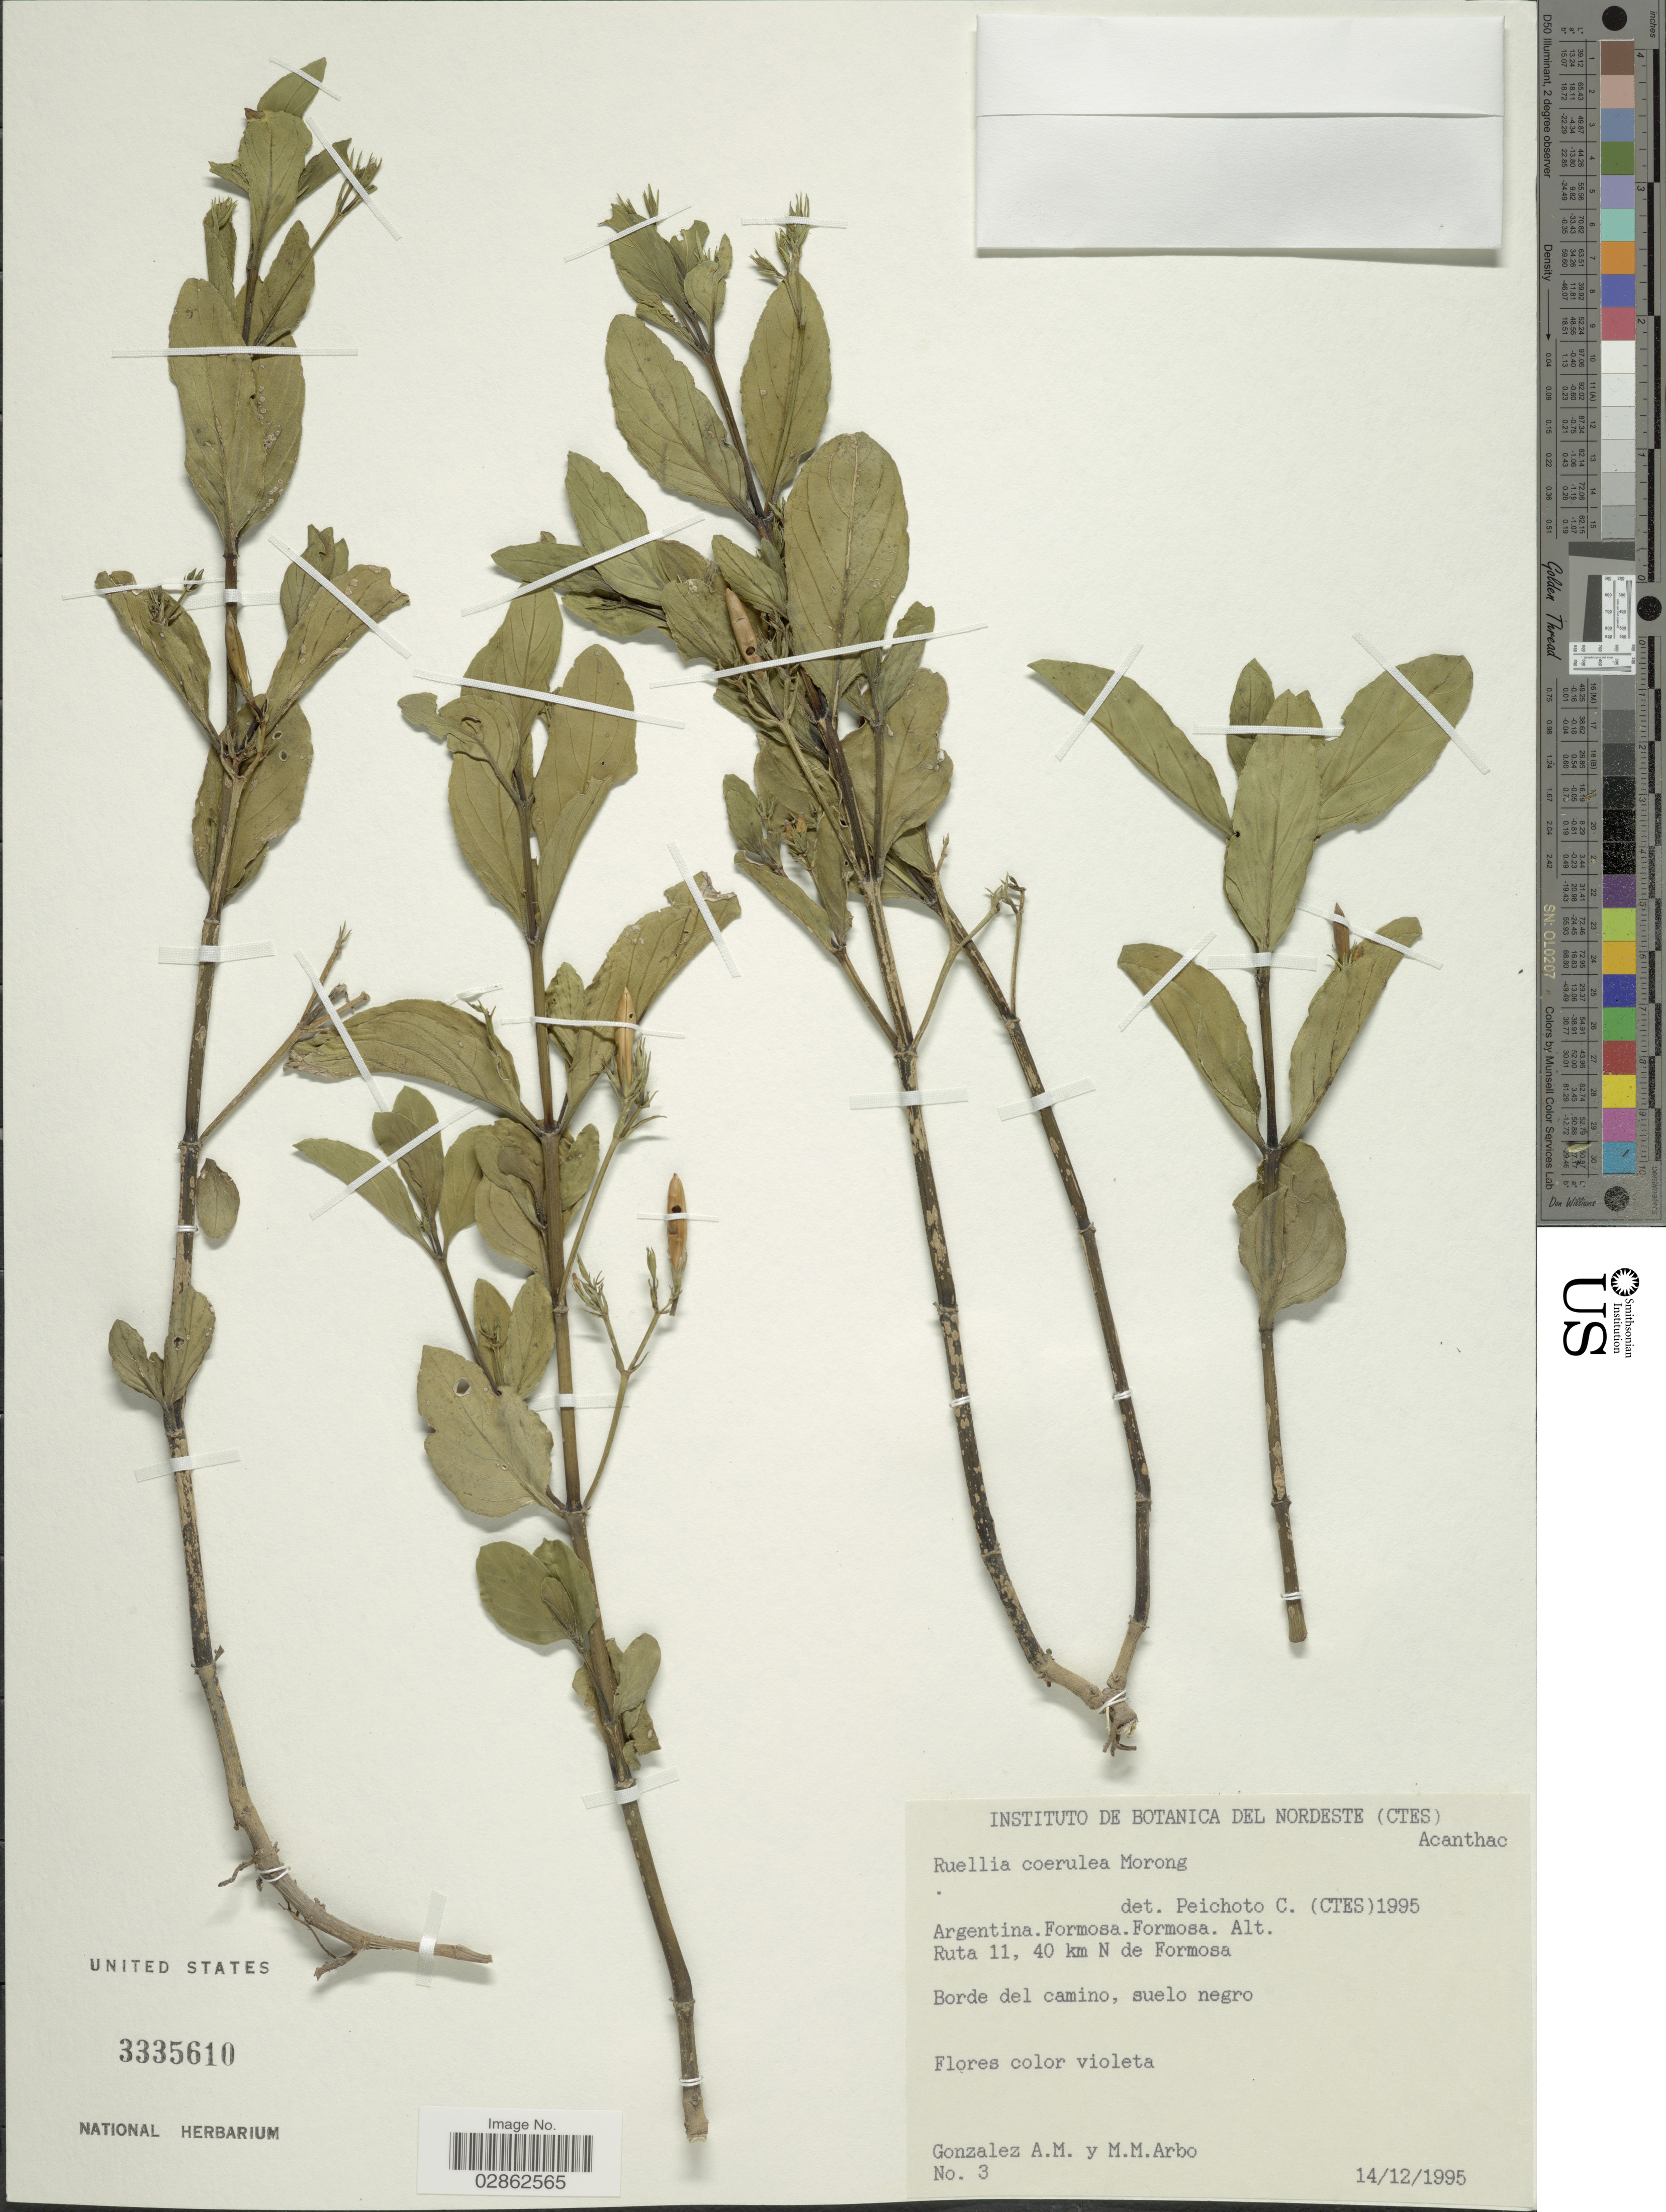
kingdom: Plantae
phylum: Tracheophyta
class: Magnoliopsida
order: Lamiales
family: Acanthaceae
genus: Ruellia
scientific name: Ruellia coerulea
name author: Morong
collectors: A. Gonzalez & M. M. Arbo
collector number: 3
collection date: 1995-12-14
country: Argentina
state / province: Formosa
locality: Formosa. Ruta 11, 40 km N de Formosa.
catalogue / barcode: US 3335610